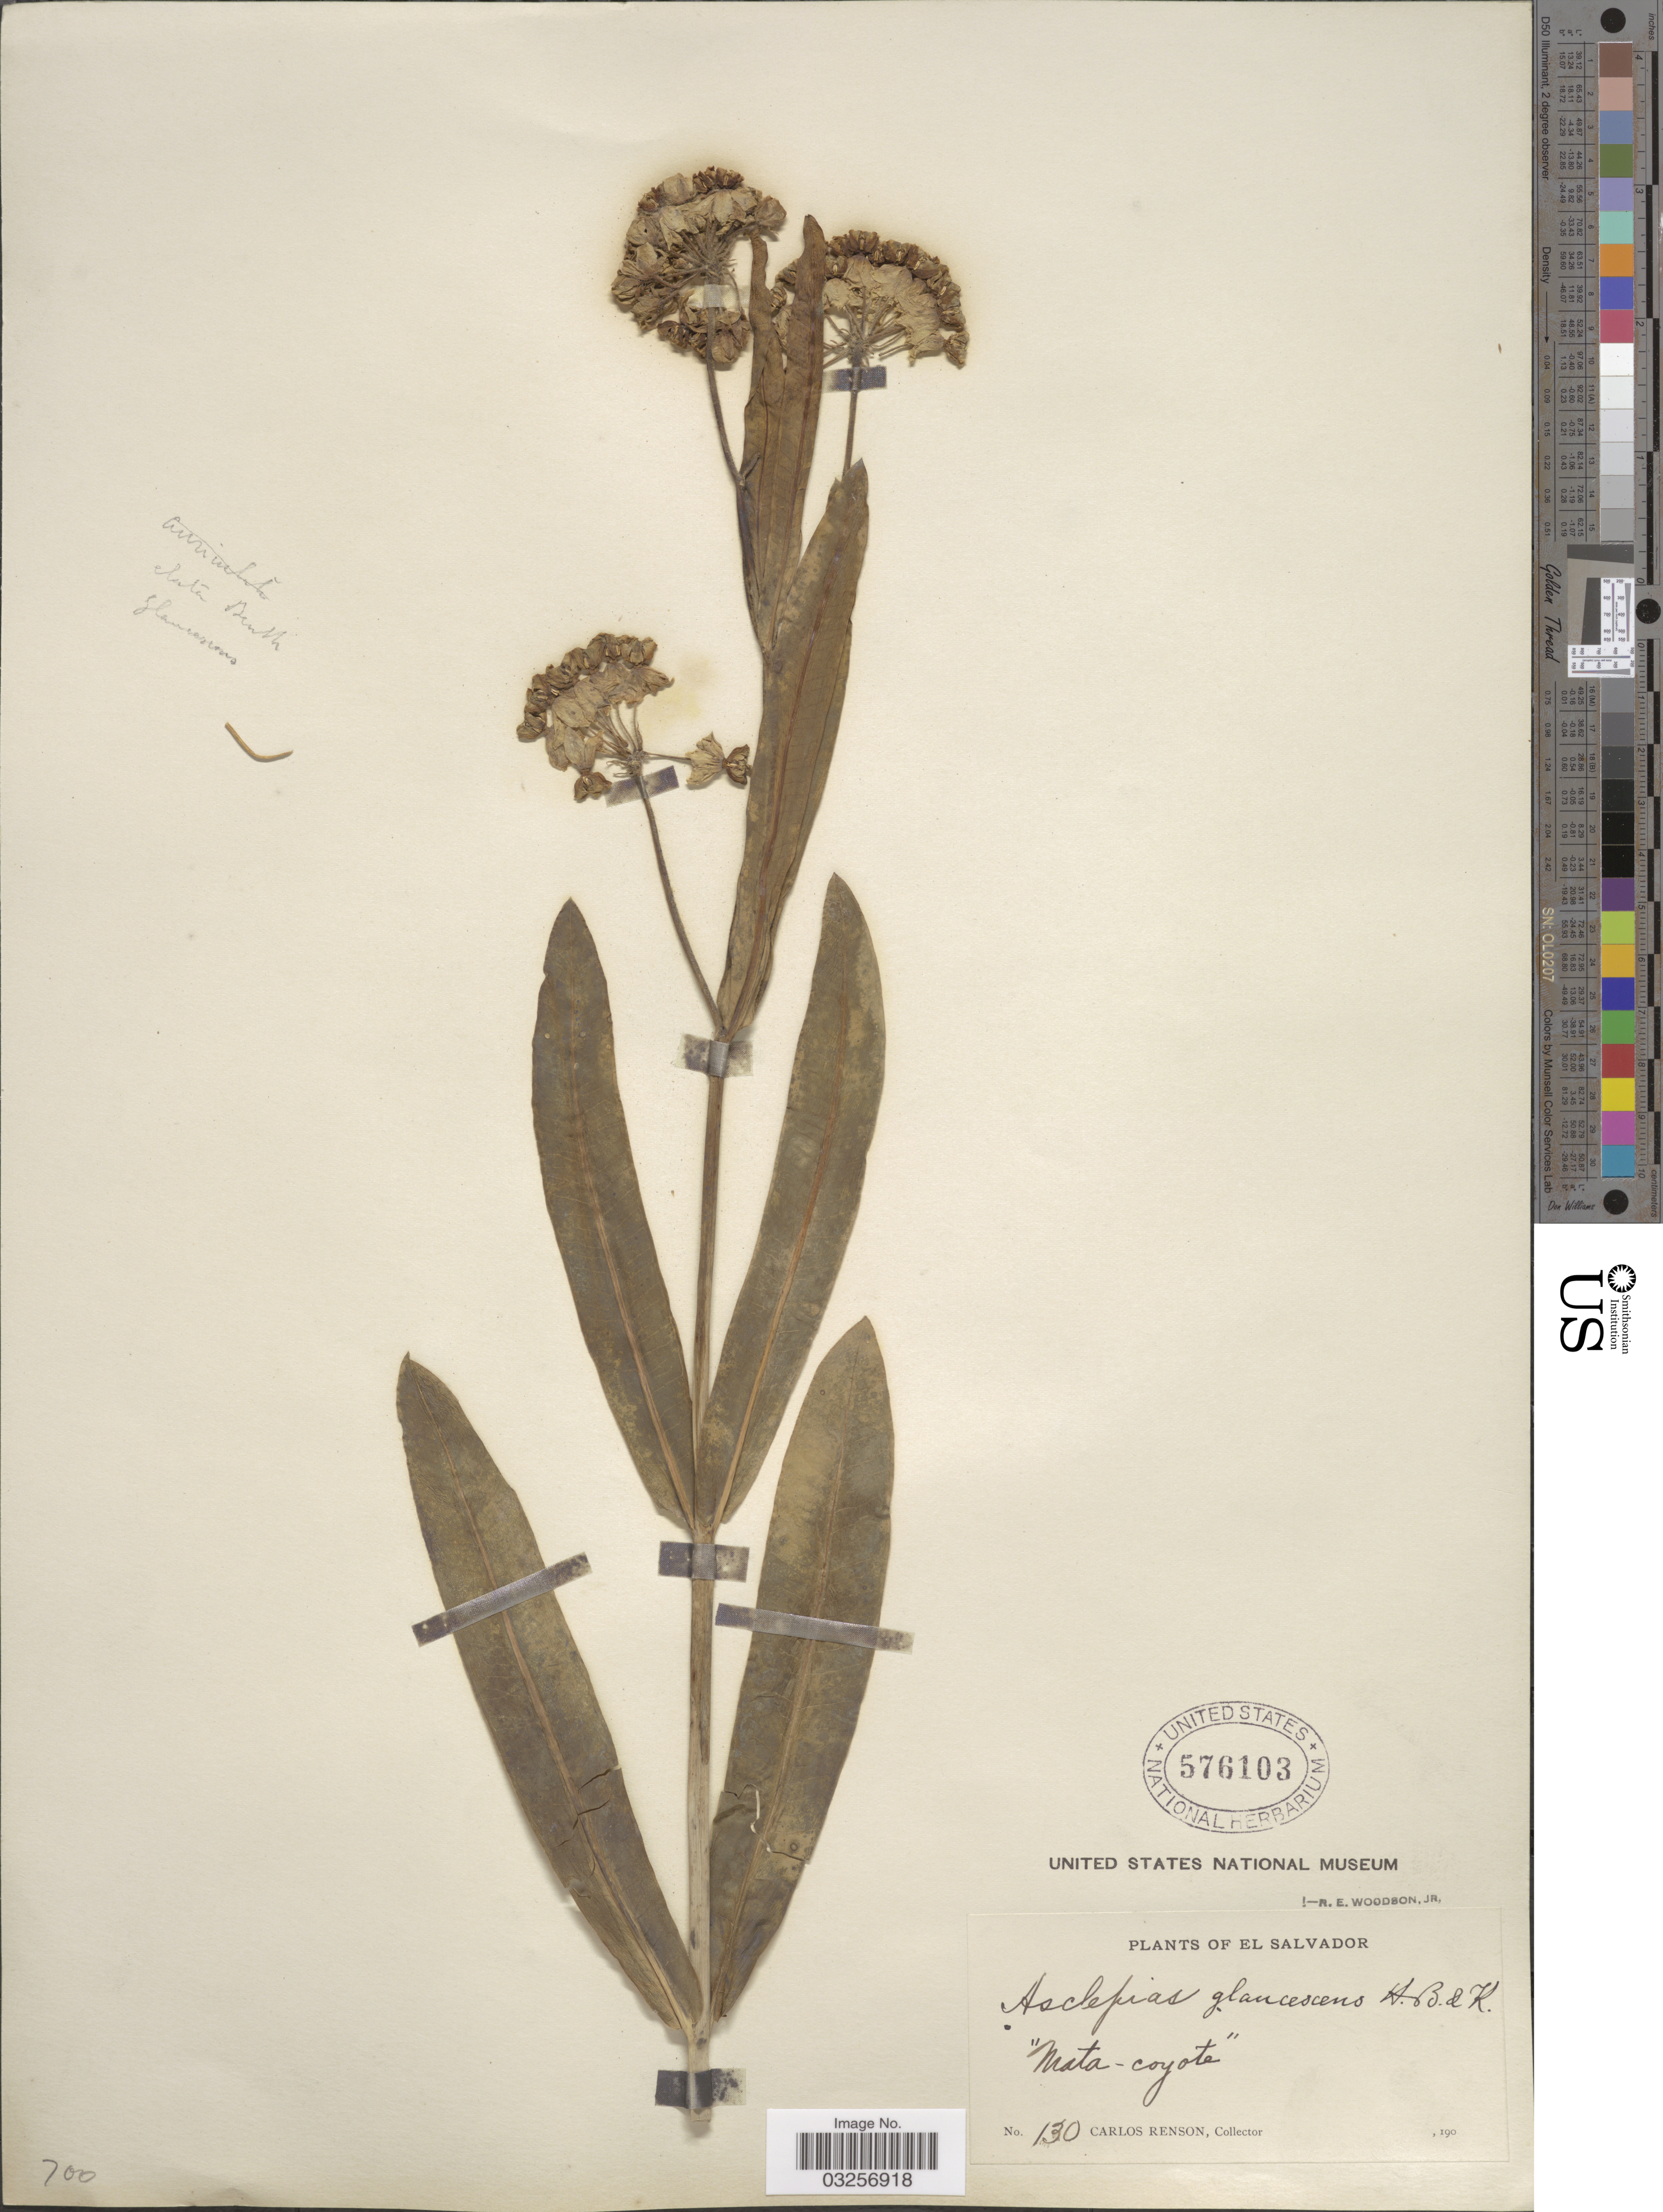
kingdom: Plantae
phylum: Tracheophyta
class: Magnoliopsida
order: Gentianales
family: Apocynaceae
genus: Asclepias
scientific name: Asclepias glaucescens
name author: Kunth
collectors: C. Renson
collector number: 130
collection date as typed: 190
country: El Salvador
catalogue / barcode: US 576103